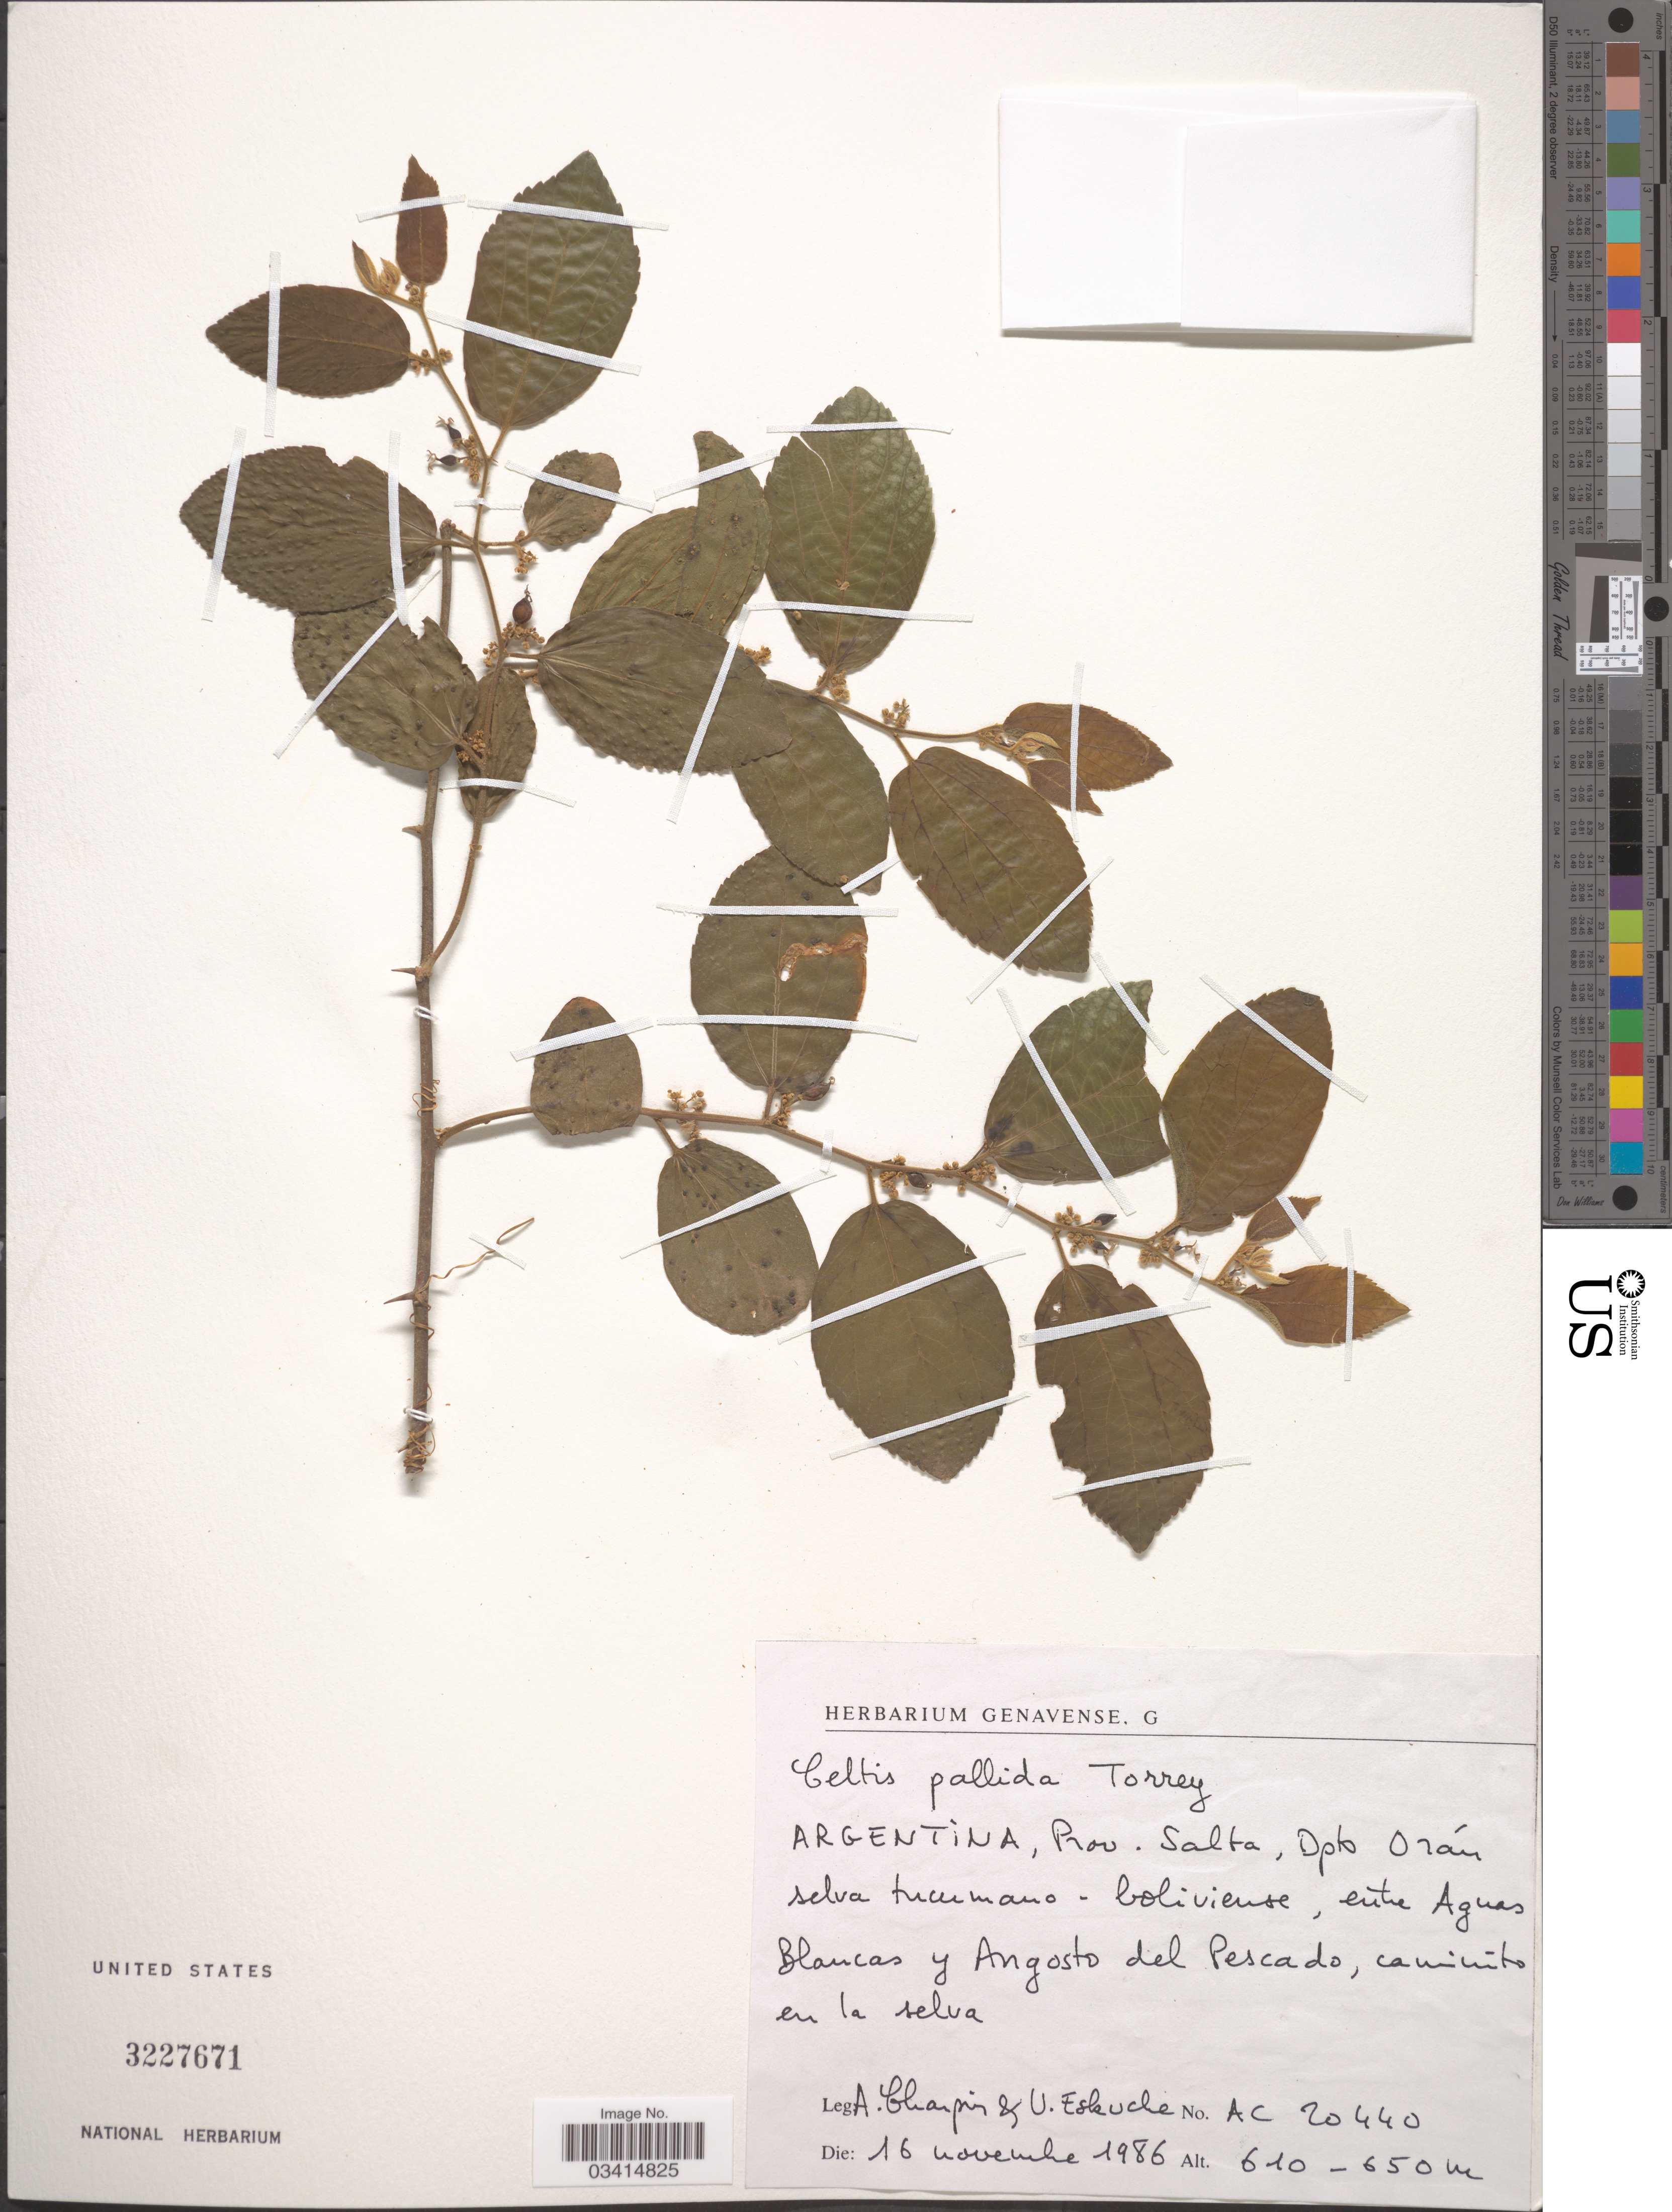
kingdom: Plantae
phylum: Tracheophyta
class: Magnoliopsida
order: Rosales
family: Cannabaceae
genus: Celtis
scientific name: Celtis pallida var. pallida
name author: Torr.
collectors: A. Charpin & U. Eskuche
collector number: AC 20440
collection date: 1986-11-16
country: Argentina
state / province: Salta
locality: Dpto Orán selva tucumano. boliviense, entre Aguas Blancas y Angosto del Pescado, caminito en el selva.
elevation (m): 610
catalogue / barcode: US 3227671